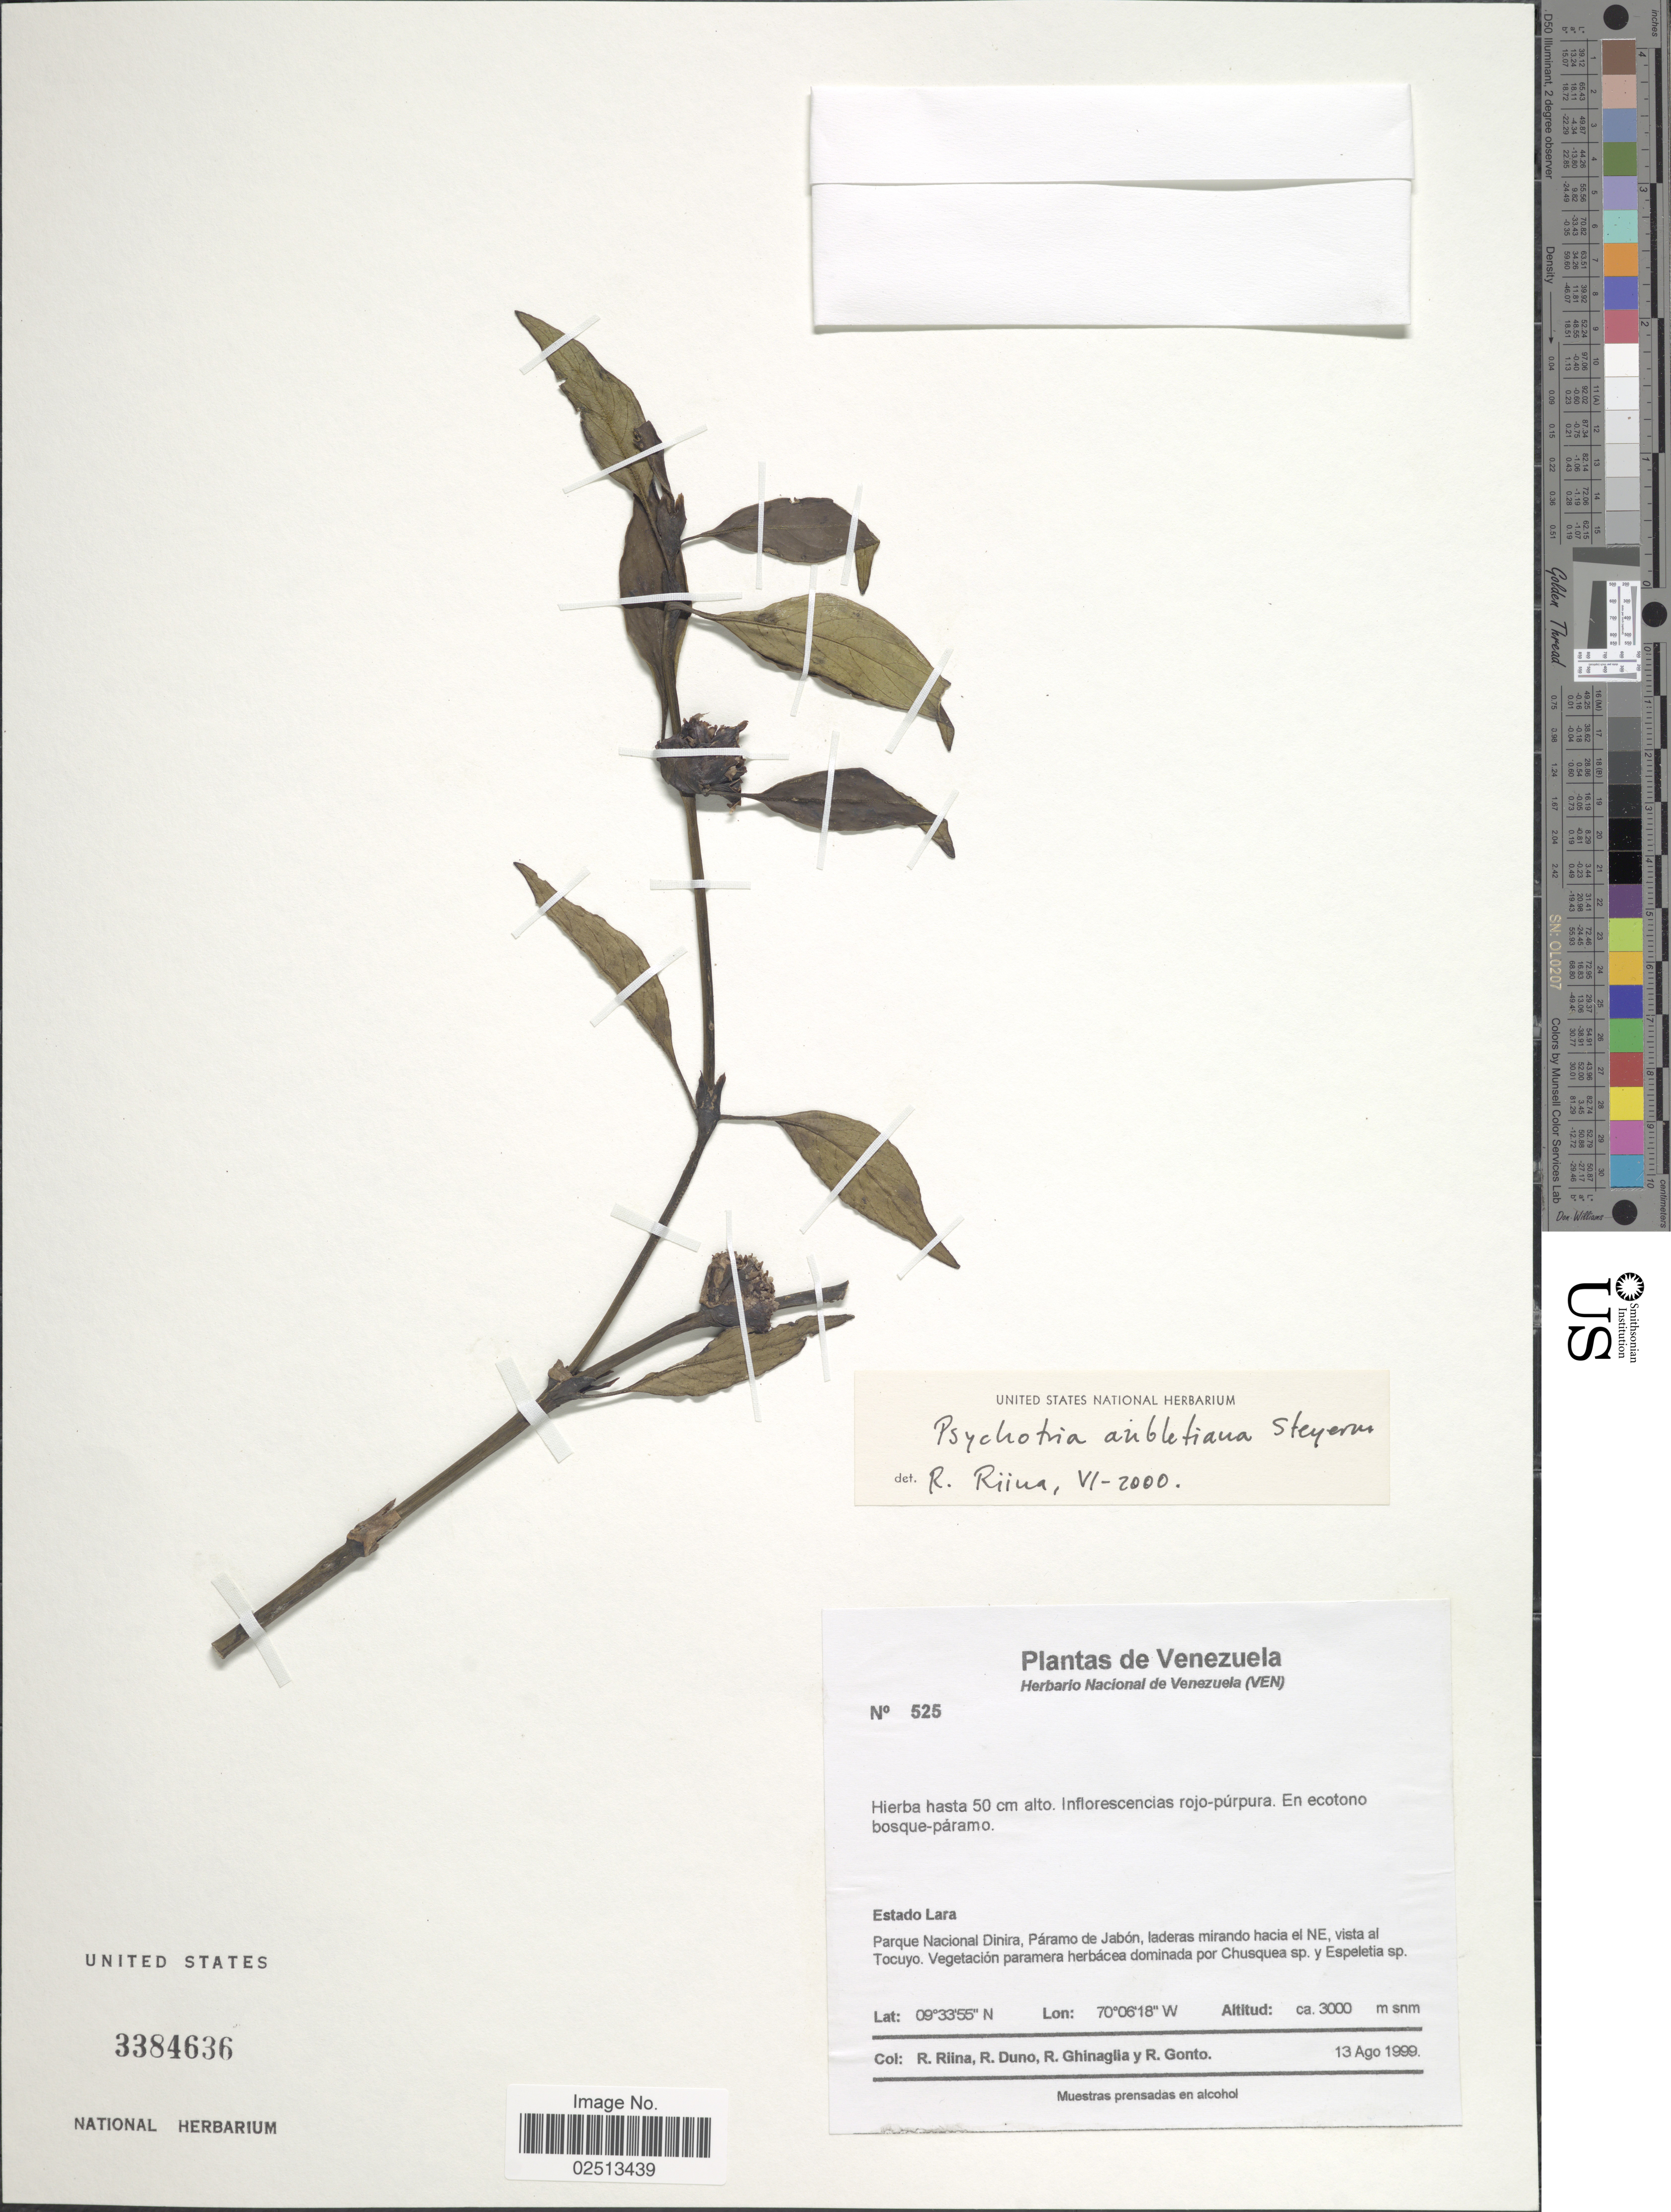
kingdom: Plantae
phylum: Tracheophyta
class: Magnoliopsida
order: Gentianales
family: Rubiaceae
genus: Psychotria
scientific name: Psychotria aubletiana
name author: Steyerm.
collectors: R. Riina, R. Duno de Stefano, R. Ghinaglia & R. Gonto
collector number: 525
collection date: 1999-08-13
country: Venezuela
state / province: Lara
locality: Parque Nacional Dinira. Páramo de Jabón, laderas mirando hacia el NE, vista al Tocuyo.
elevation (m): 3000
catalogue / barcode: US 3384636